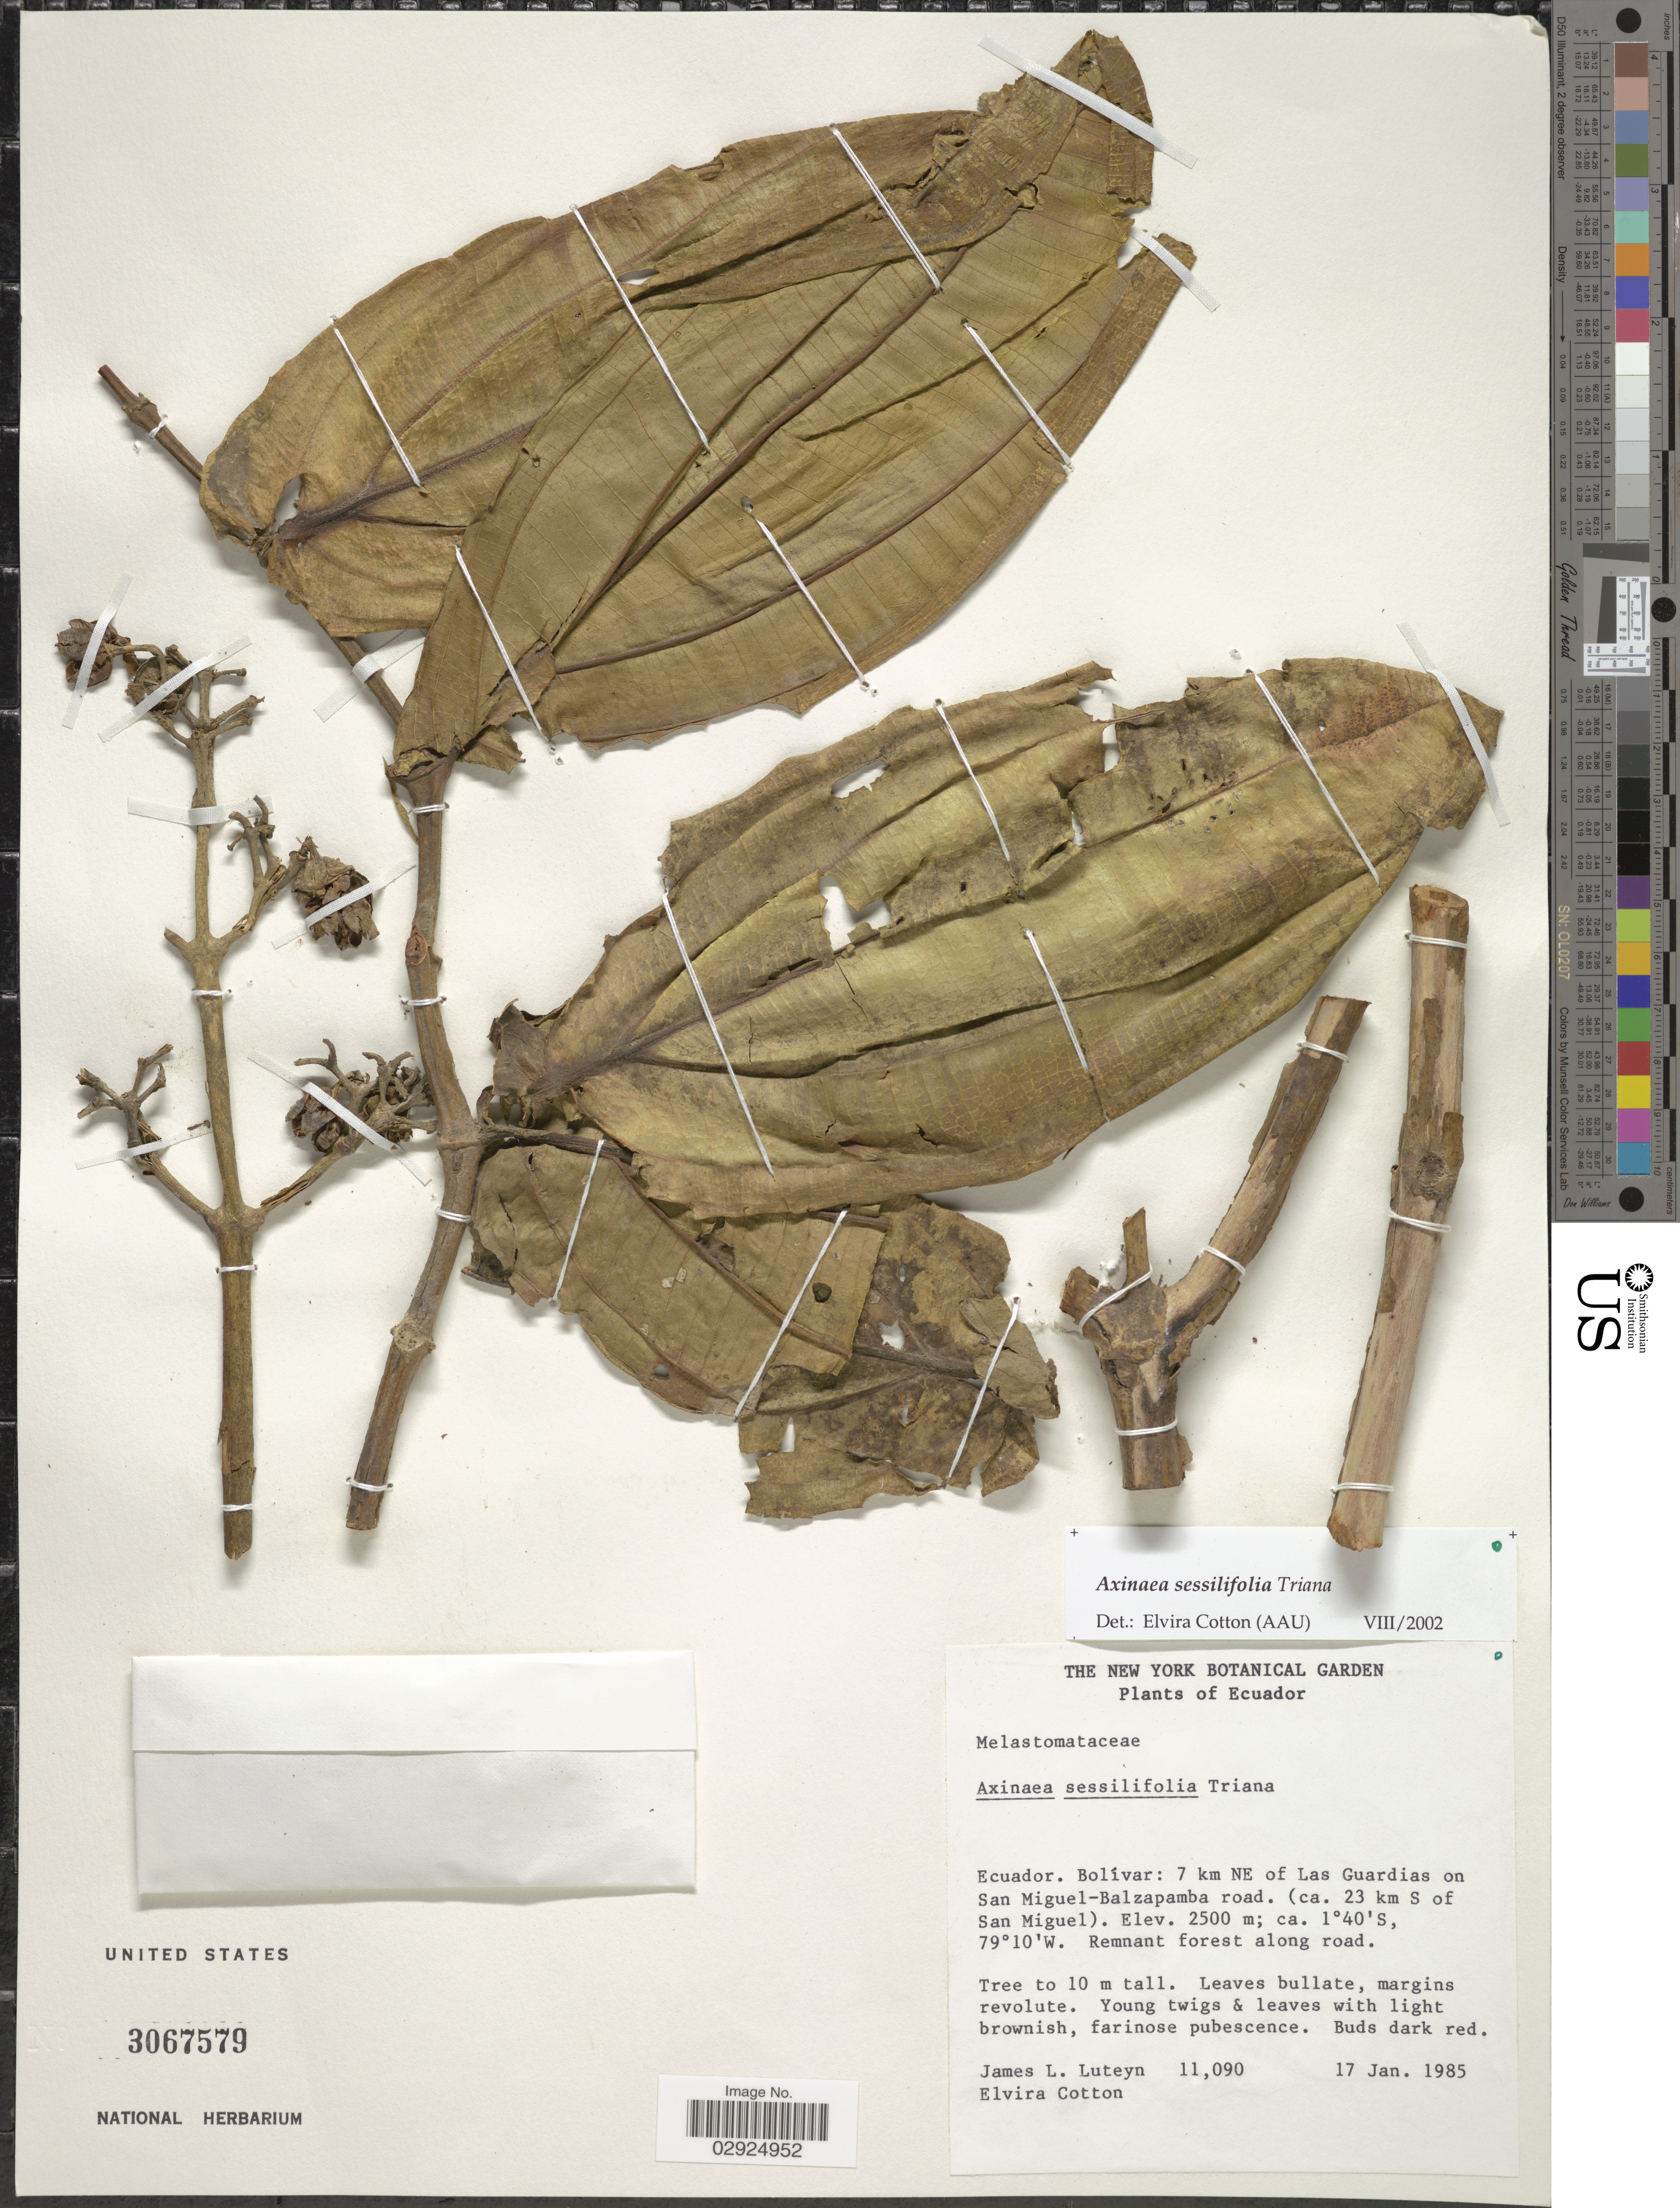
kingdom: Plantae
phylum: Tracheophyta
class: Magnoliopsida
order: Myrtales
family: Melastomataceae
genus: Axinaea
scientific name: Axinaea sessilifolia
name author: Triana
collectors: J. Luteyn & E. Cotton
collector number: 11090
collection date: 1985-01-17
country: Ecuador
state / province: Bolívar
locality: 7km NE of Las Guardias on San Miguel-Balzapamba road (ca. 23 km S of San Miguel).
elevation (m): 2500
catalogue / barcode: US 3067579